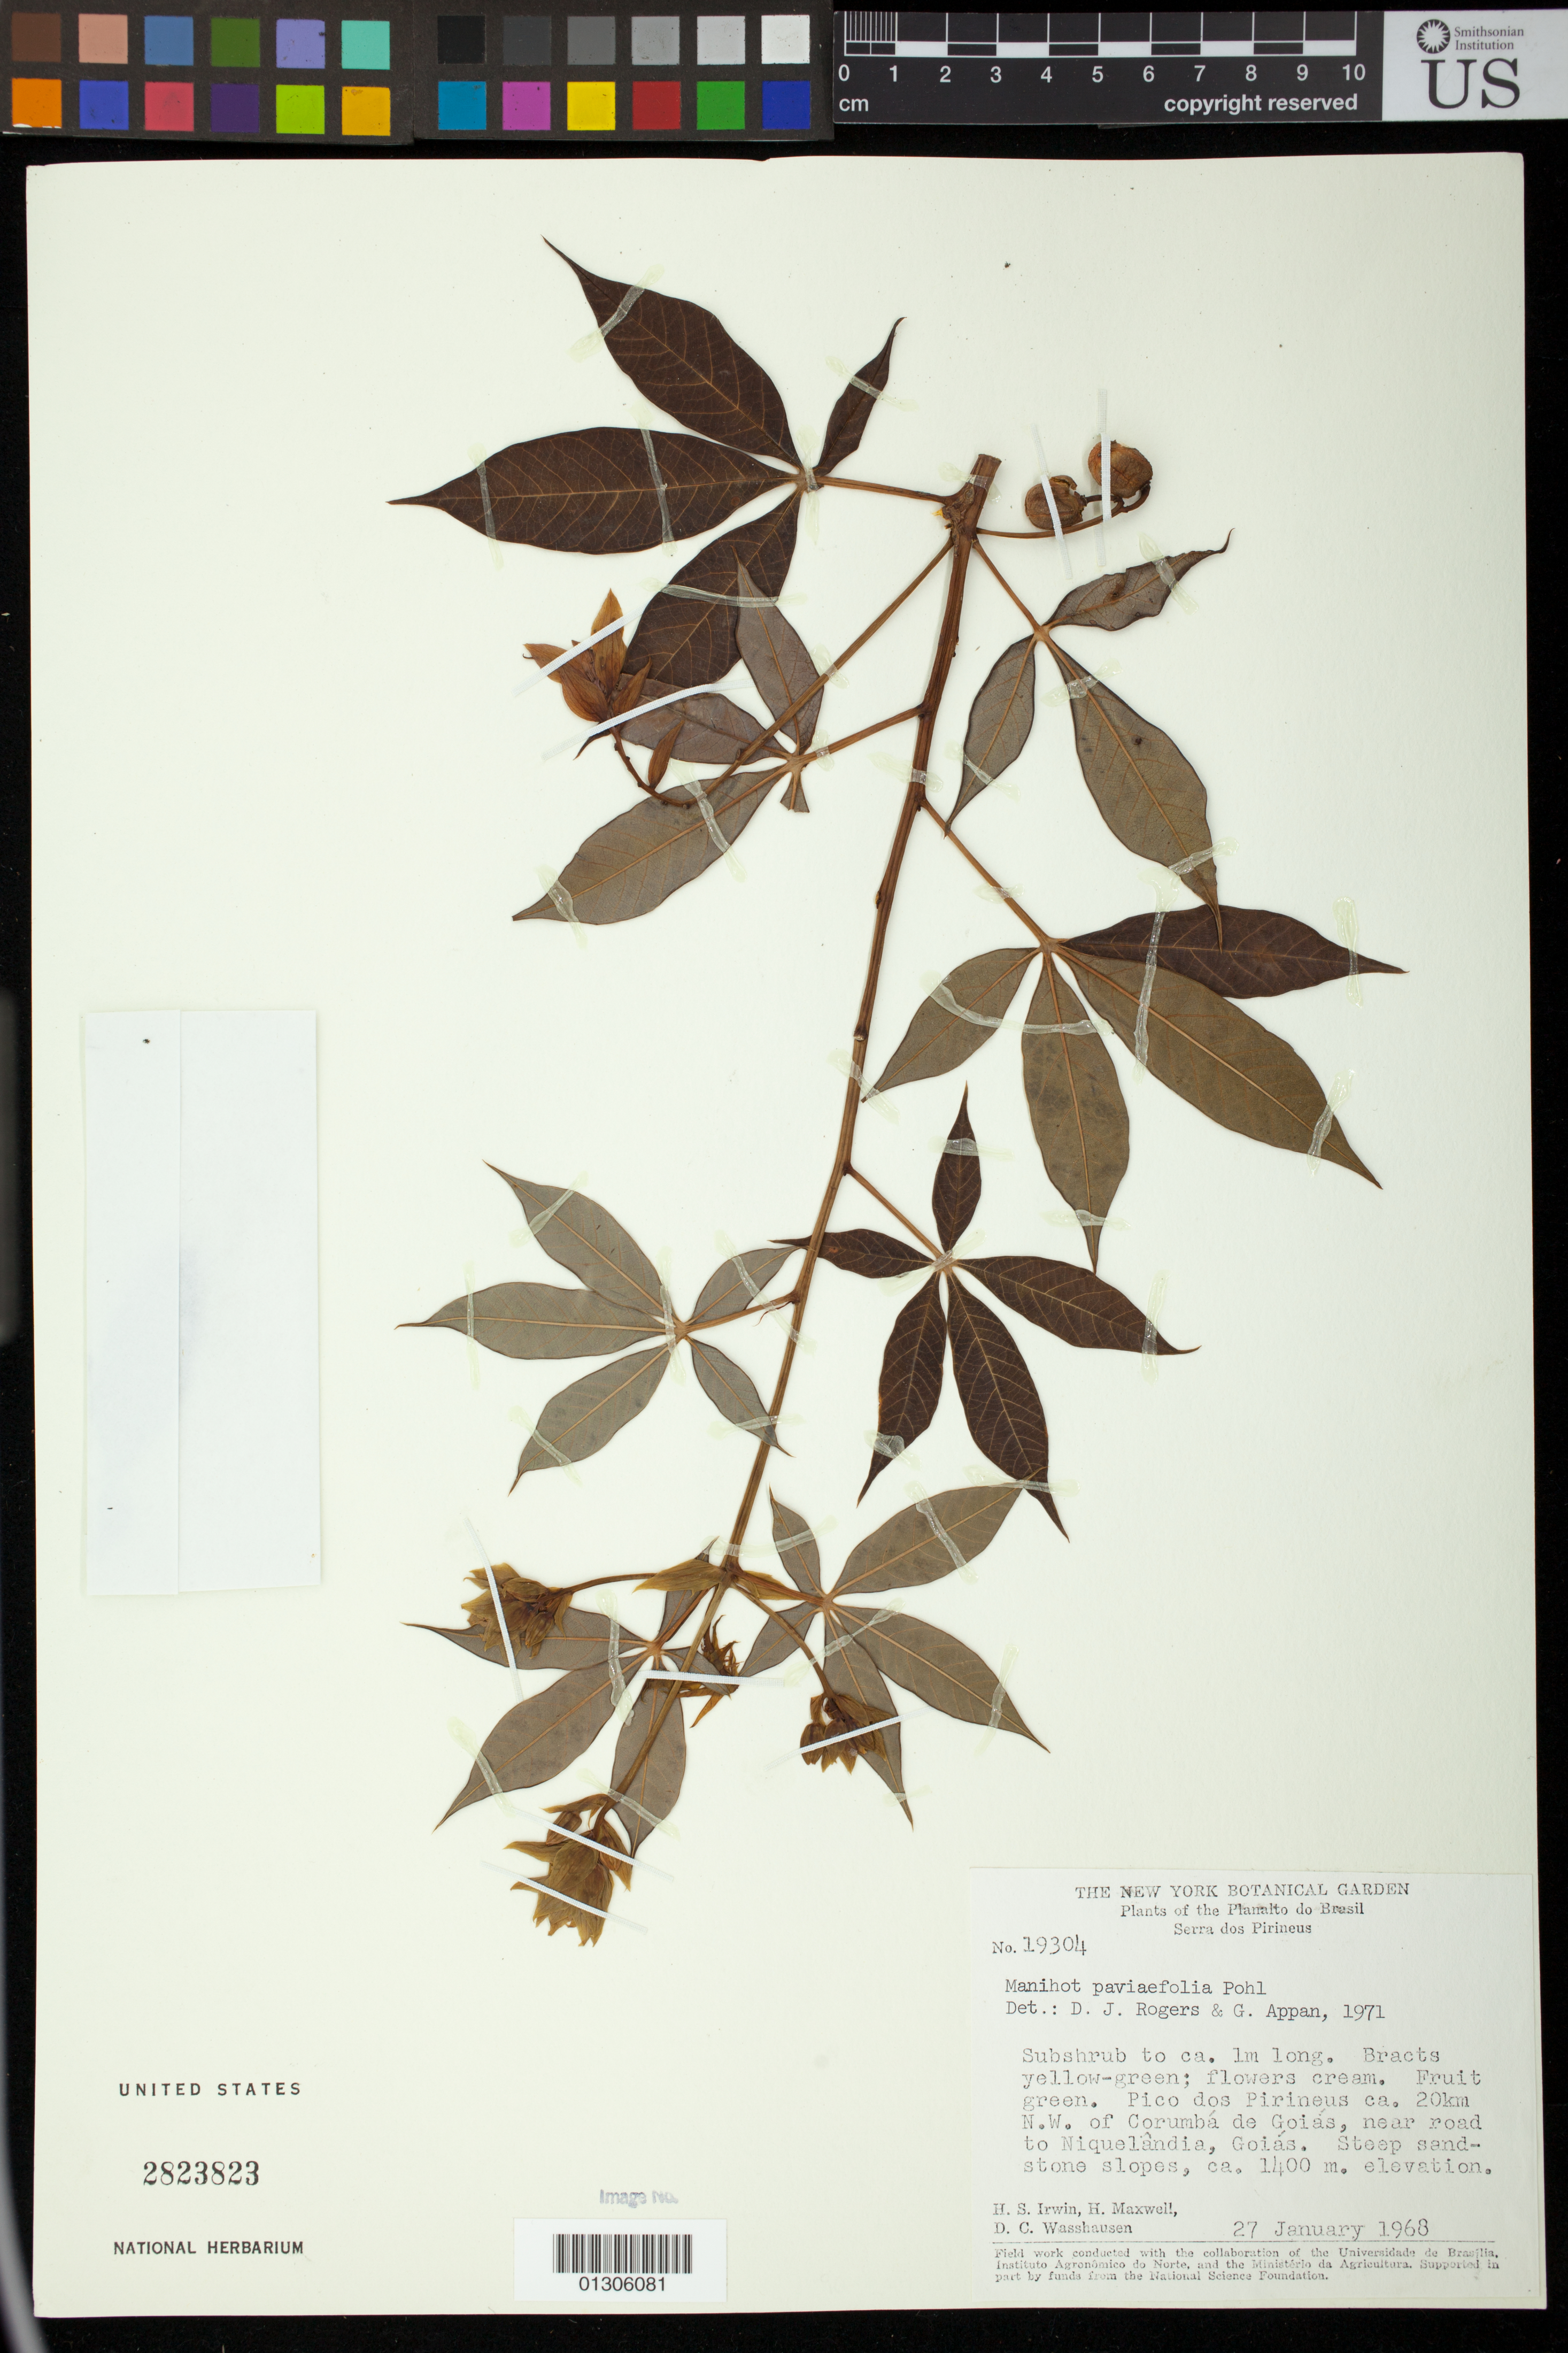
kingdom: Plantae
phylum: Tracheophyta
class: Magnoliopsida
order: Malpighiales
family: Euphorbiaceae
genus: Manihot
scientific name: Manihot paviifolia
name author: Pohl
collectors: H. Irwin, H. Maxwell & D. C. Wasshausen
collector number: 19304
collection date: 1968-01-27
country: Brazil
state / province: Goias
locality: Serra dos Pirineus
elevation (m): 1400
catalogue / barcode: US 2823823